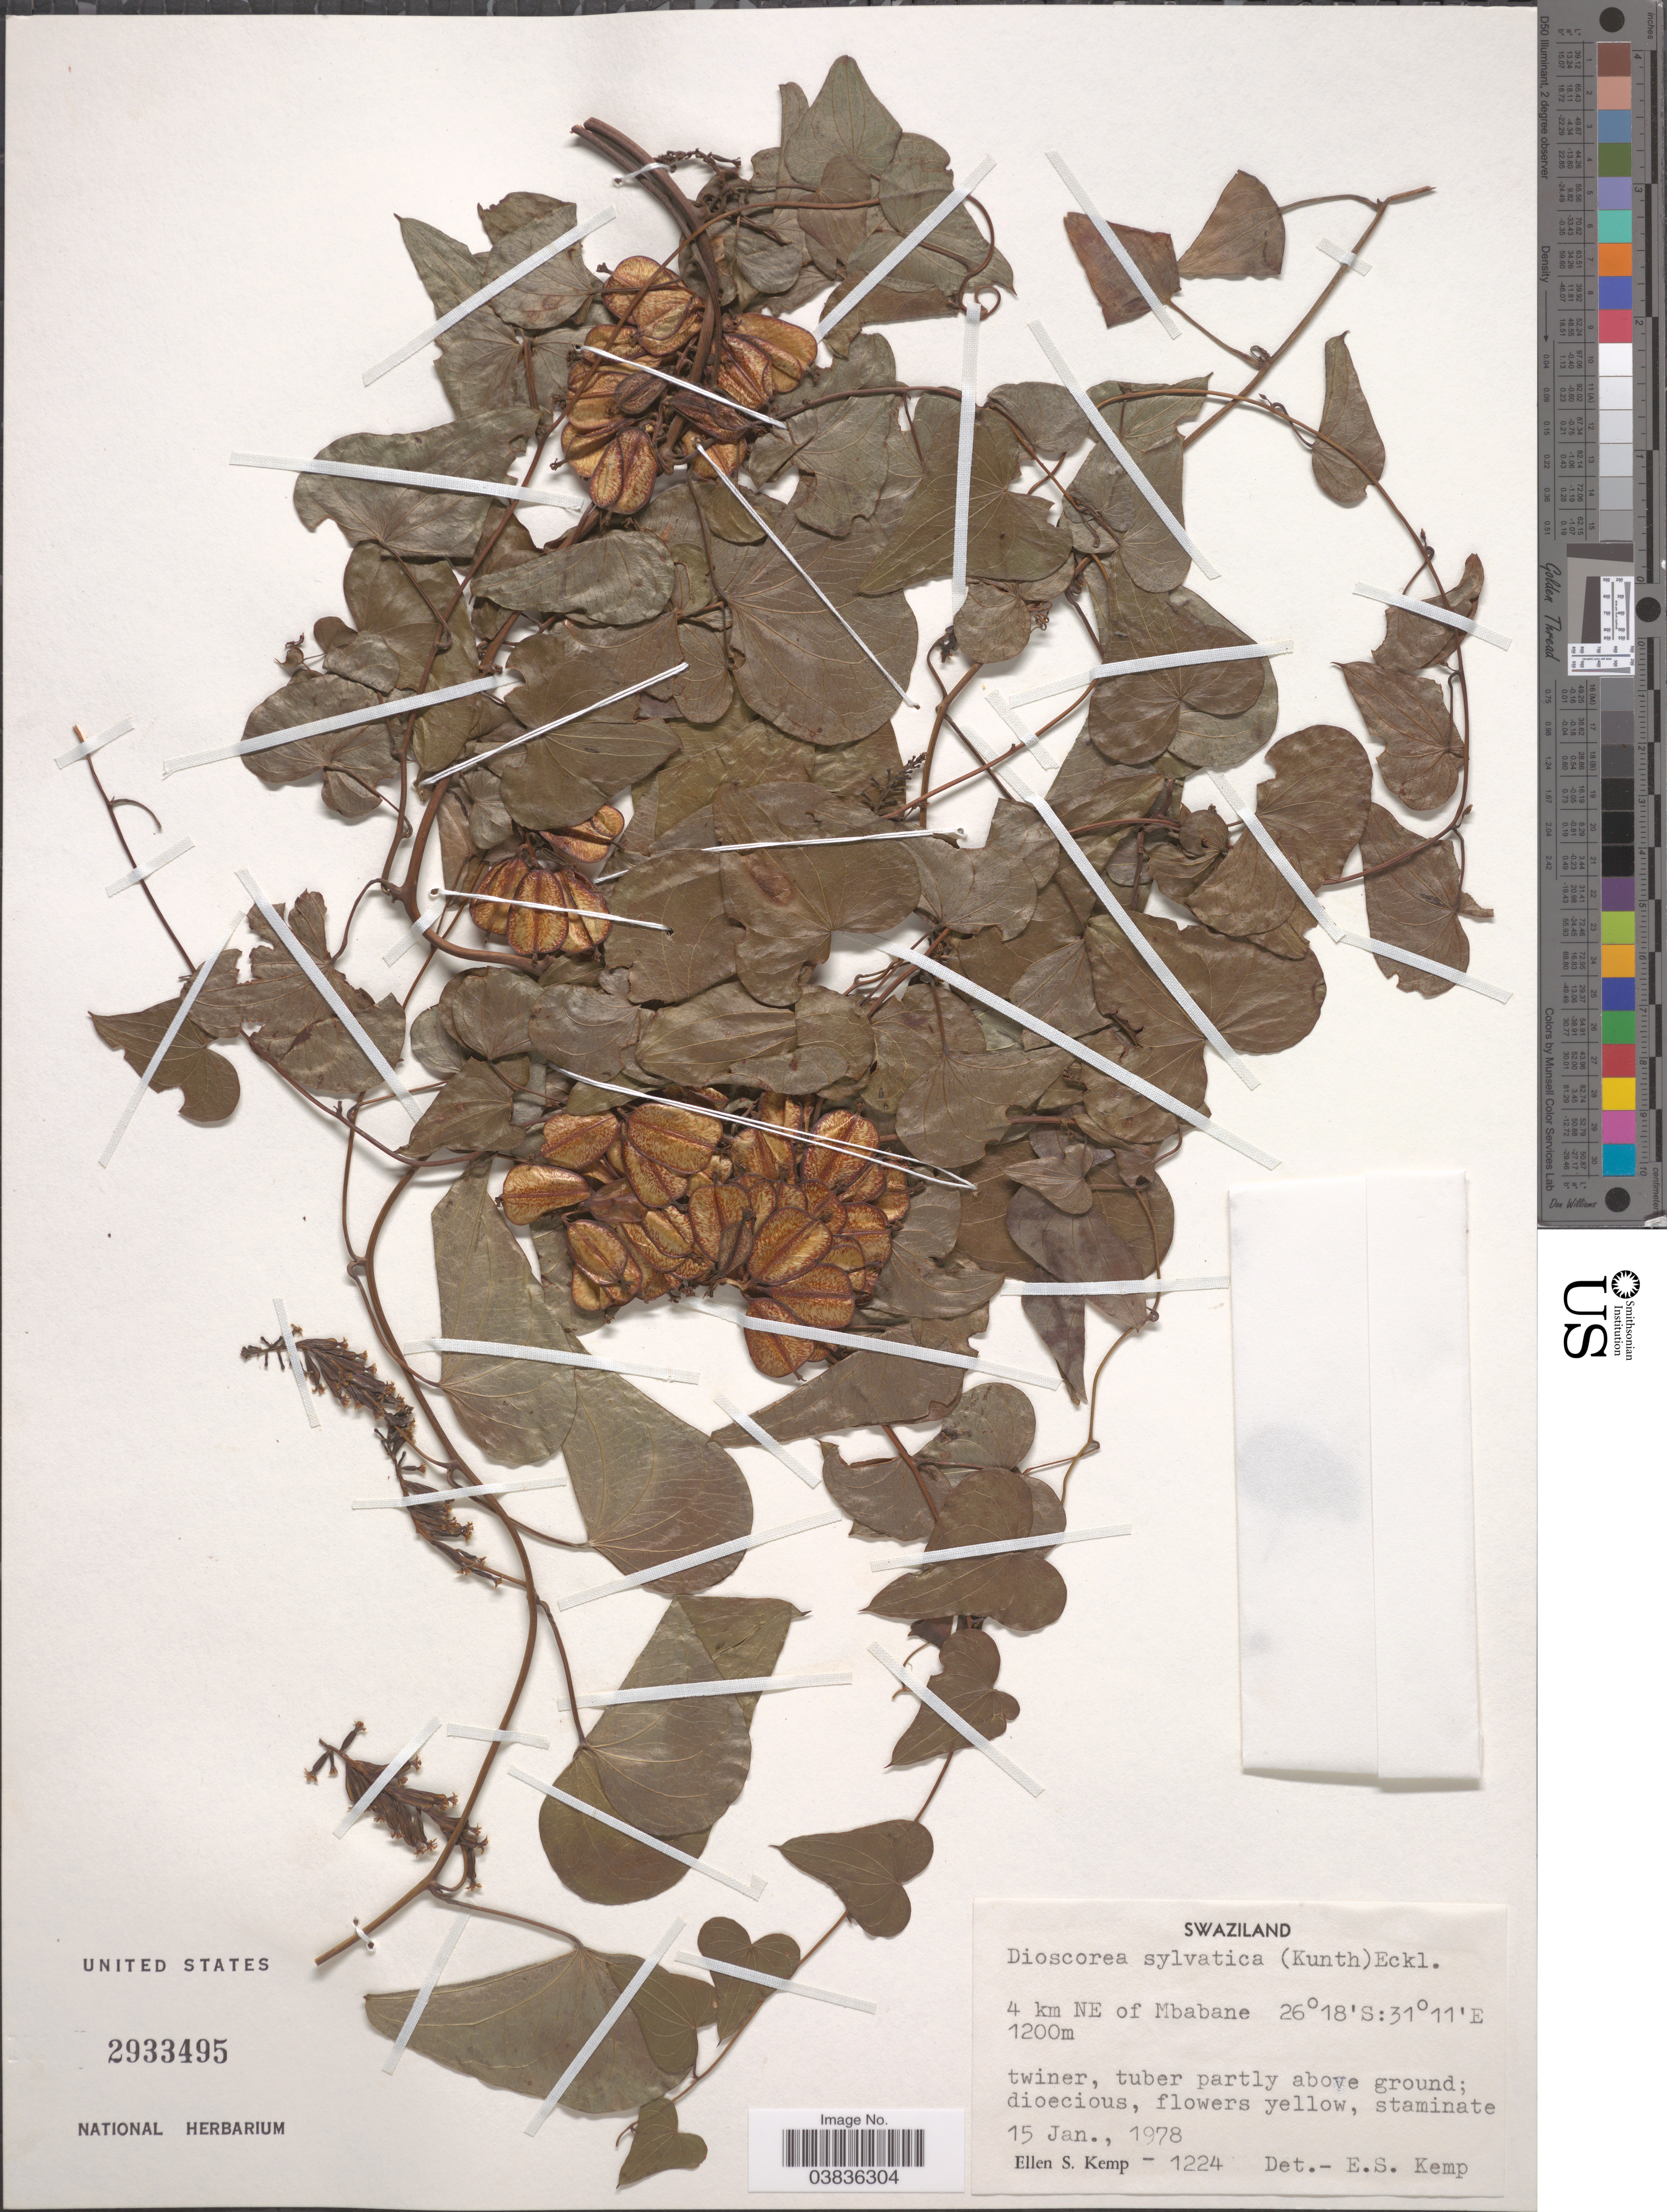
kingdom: Plantae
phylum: Tracheophyta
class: Liliopsida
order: Dioscoreales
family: Dioscoreaceae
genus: Dioscorea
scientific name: Dioscorea sylvatica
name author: Eckl.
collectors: E. S. Kemp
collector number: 1224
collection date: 1978-01-15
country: Eswatini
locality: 4 km NE of Mbabane.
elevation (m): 1200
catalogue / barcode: US 2933495